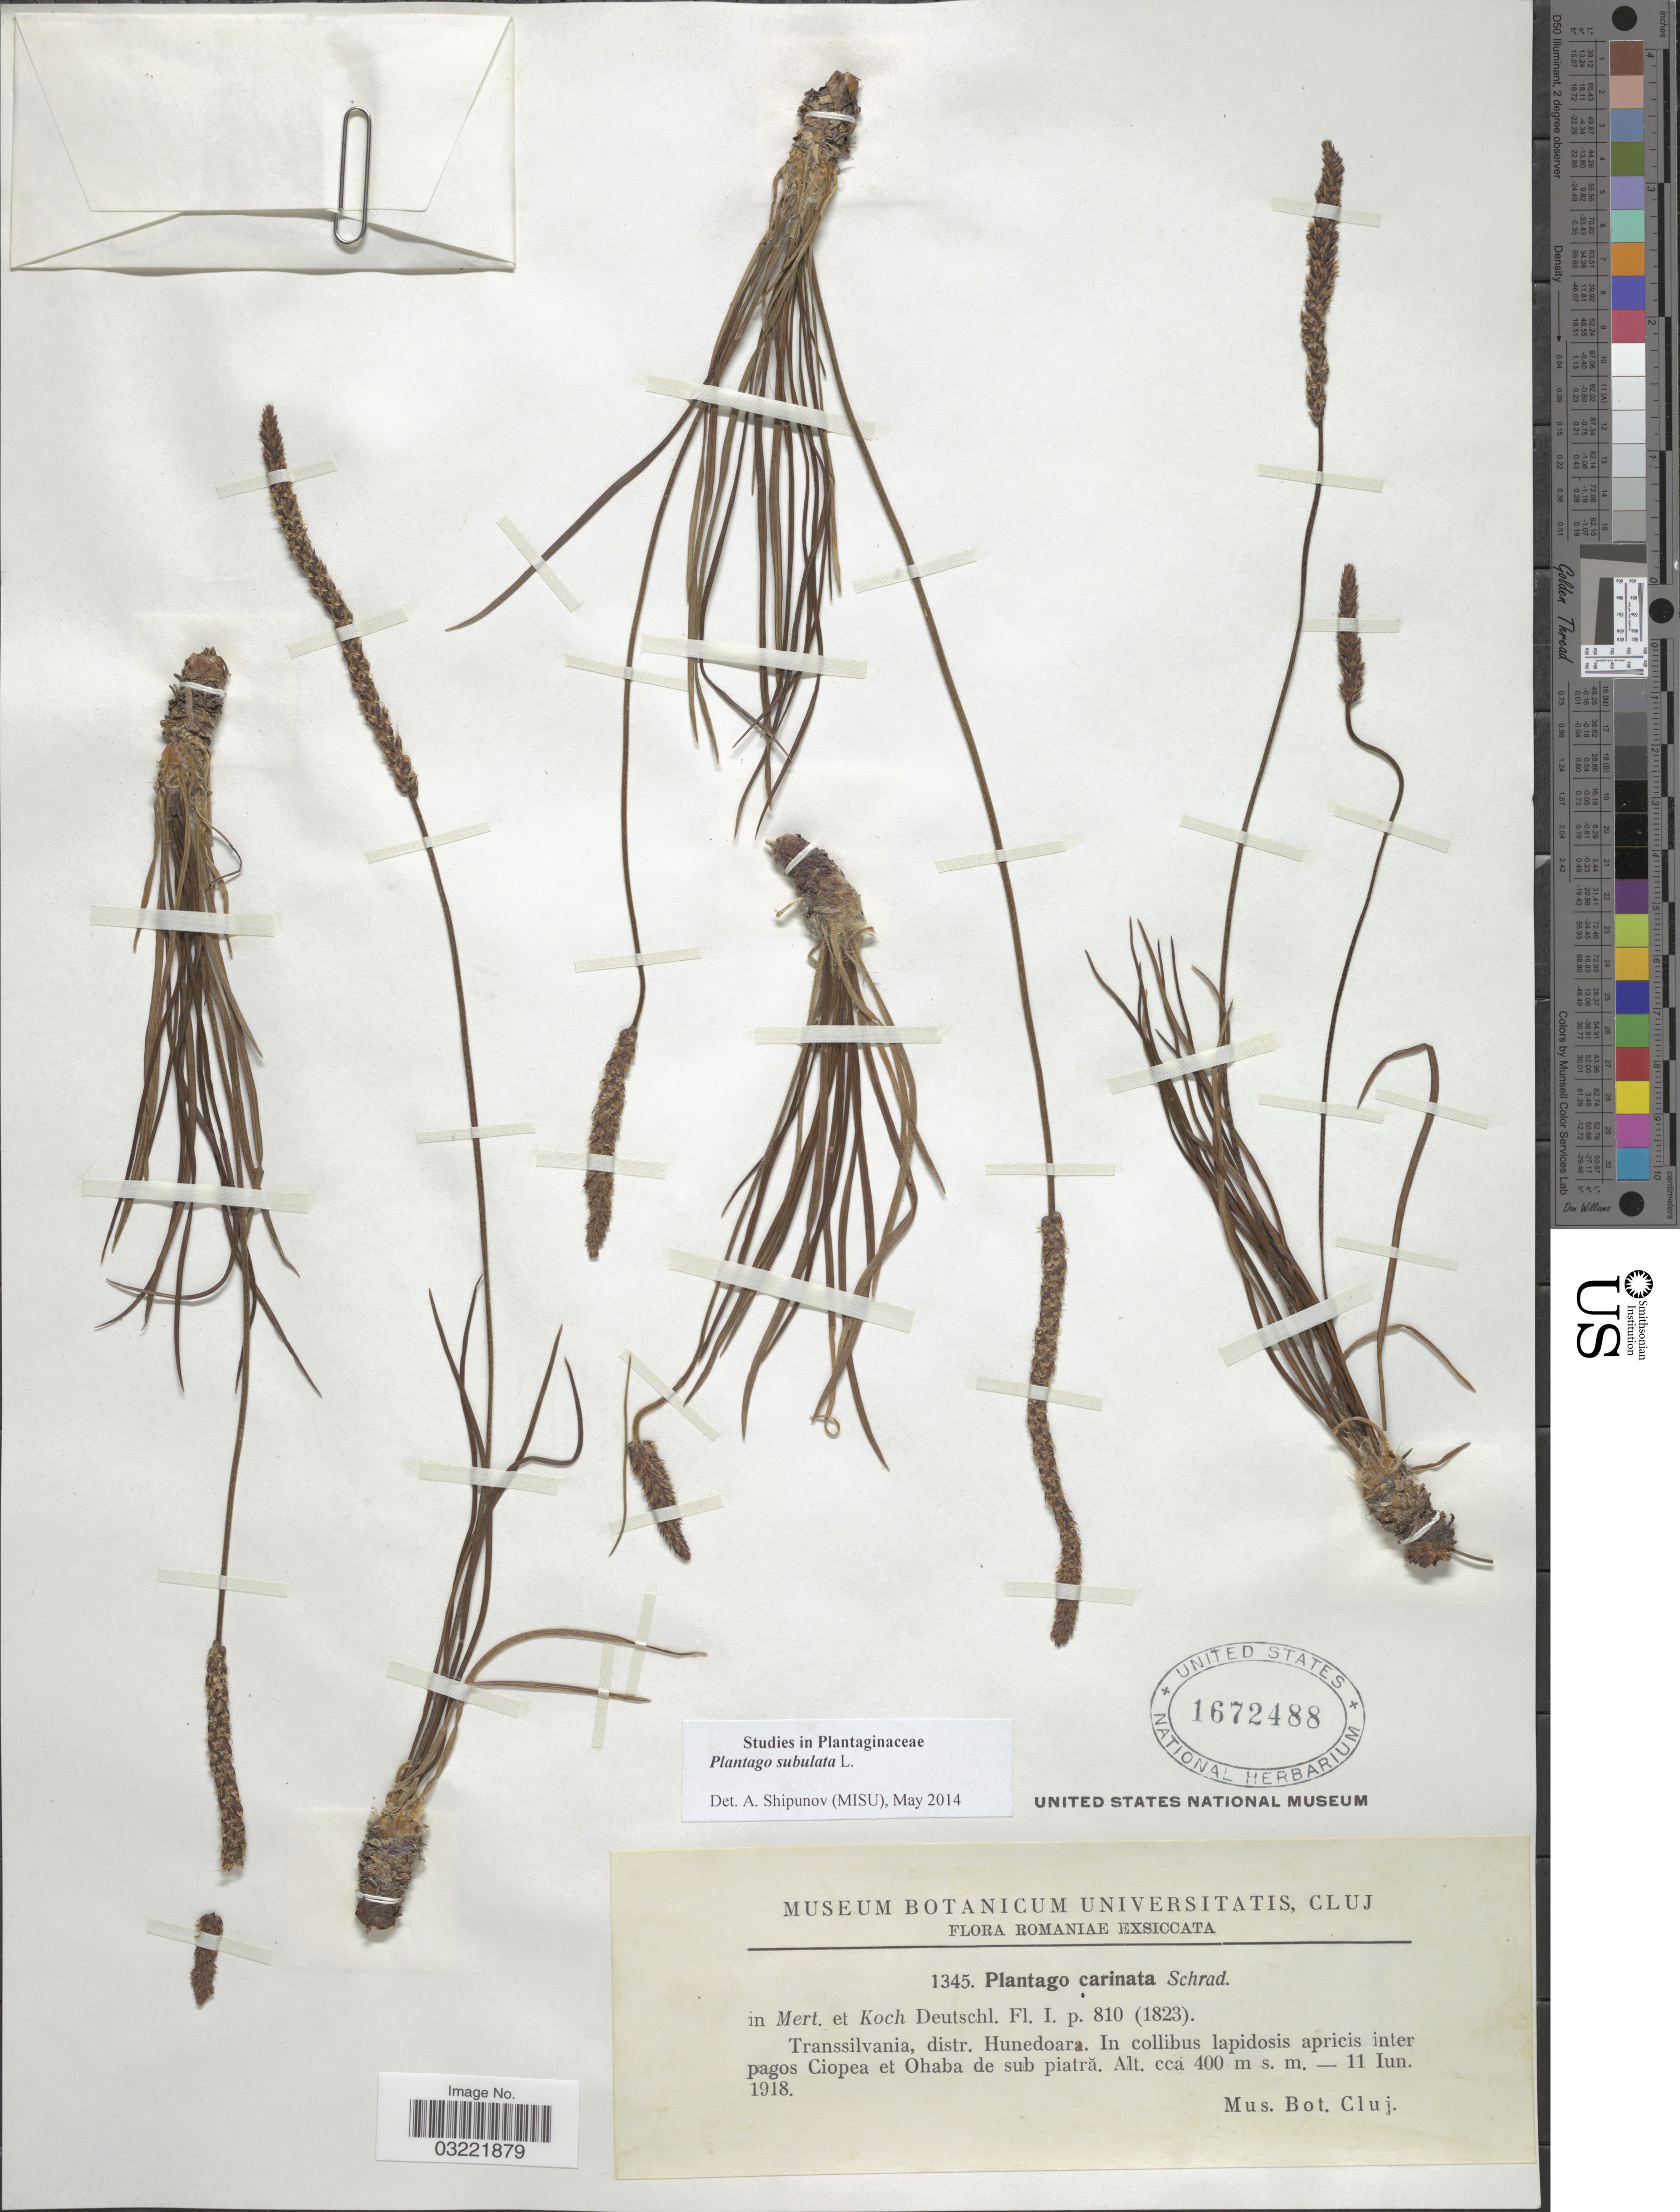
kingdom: Plantae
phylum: Tracheophyta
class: Magnoliopsida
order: Lamiales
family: Plantaginaceae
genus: Plantago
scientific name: Plantago subulata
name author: L.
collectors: Mus. Bot. Cluj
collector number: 1345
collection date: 1918-06-11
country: Romania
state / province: Hunedoara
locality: Transsilvania, distr. Hunedoara. In collibus lapidosis apricis inter pagos Ciopa et Ohaba de sib piatră.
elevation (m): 400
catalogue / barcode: US 1672488